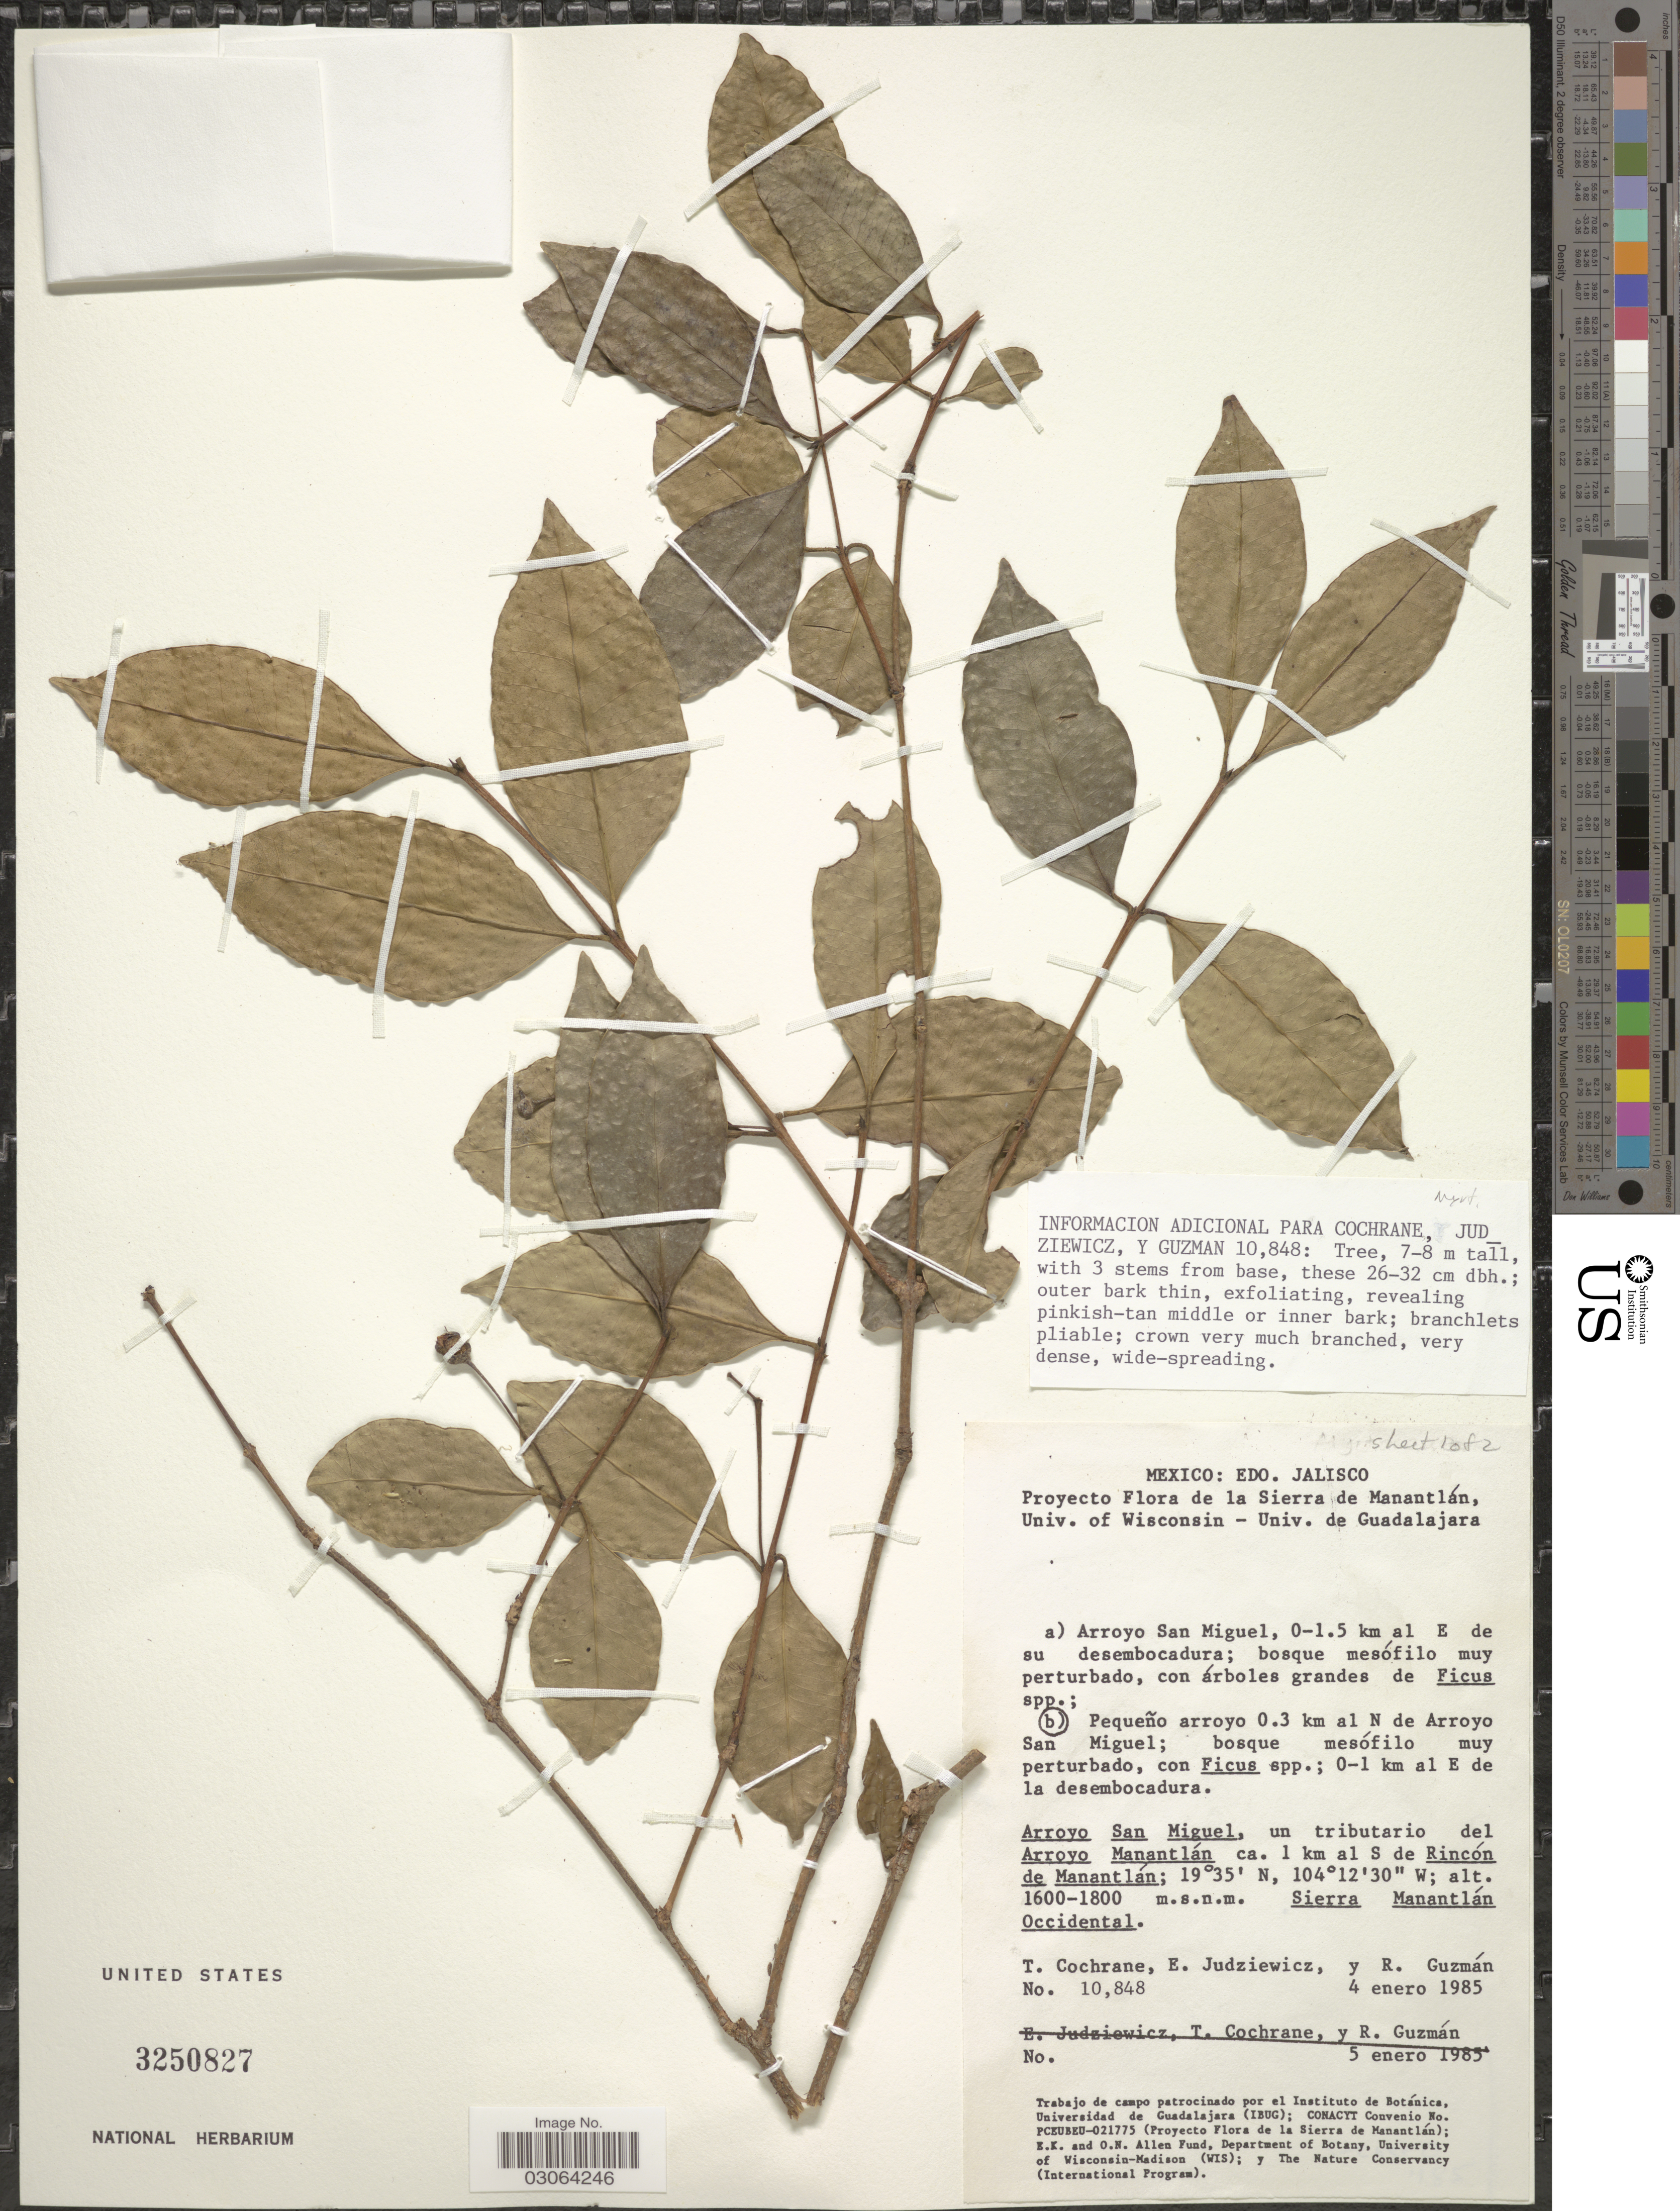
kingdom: Plantae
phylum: Tracheophyta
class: Magnoliopsida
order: Myrtales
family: Myrtaceae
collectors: T. Cochrane, E. Judziewicz & R. Guzmán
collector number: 10848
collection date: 1985-01-04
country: Mexico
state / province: Jalisco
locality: De la Sierra de Manantlán, Pequeño arroyo 0.3 km al N de Arroyo San Miguel; 0-1 km al E de la desembocadura, Arroyo San Miguel, un tributario del Arroyo Manantlán, ca. 1 km al S de Rincón de Manantlán, Sierra Manantlán Occidental.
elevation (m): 1600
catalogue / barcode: US 3250827